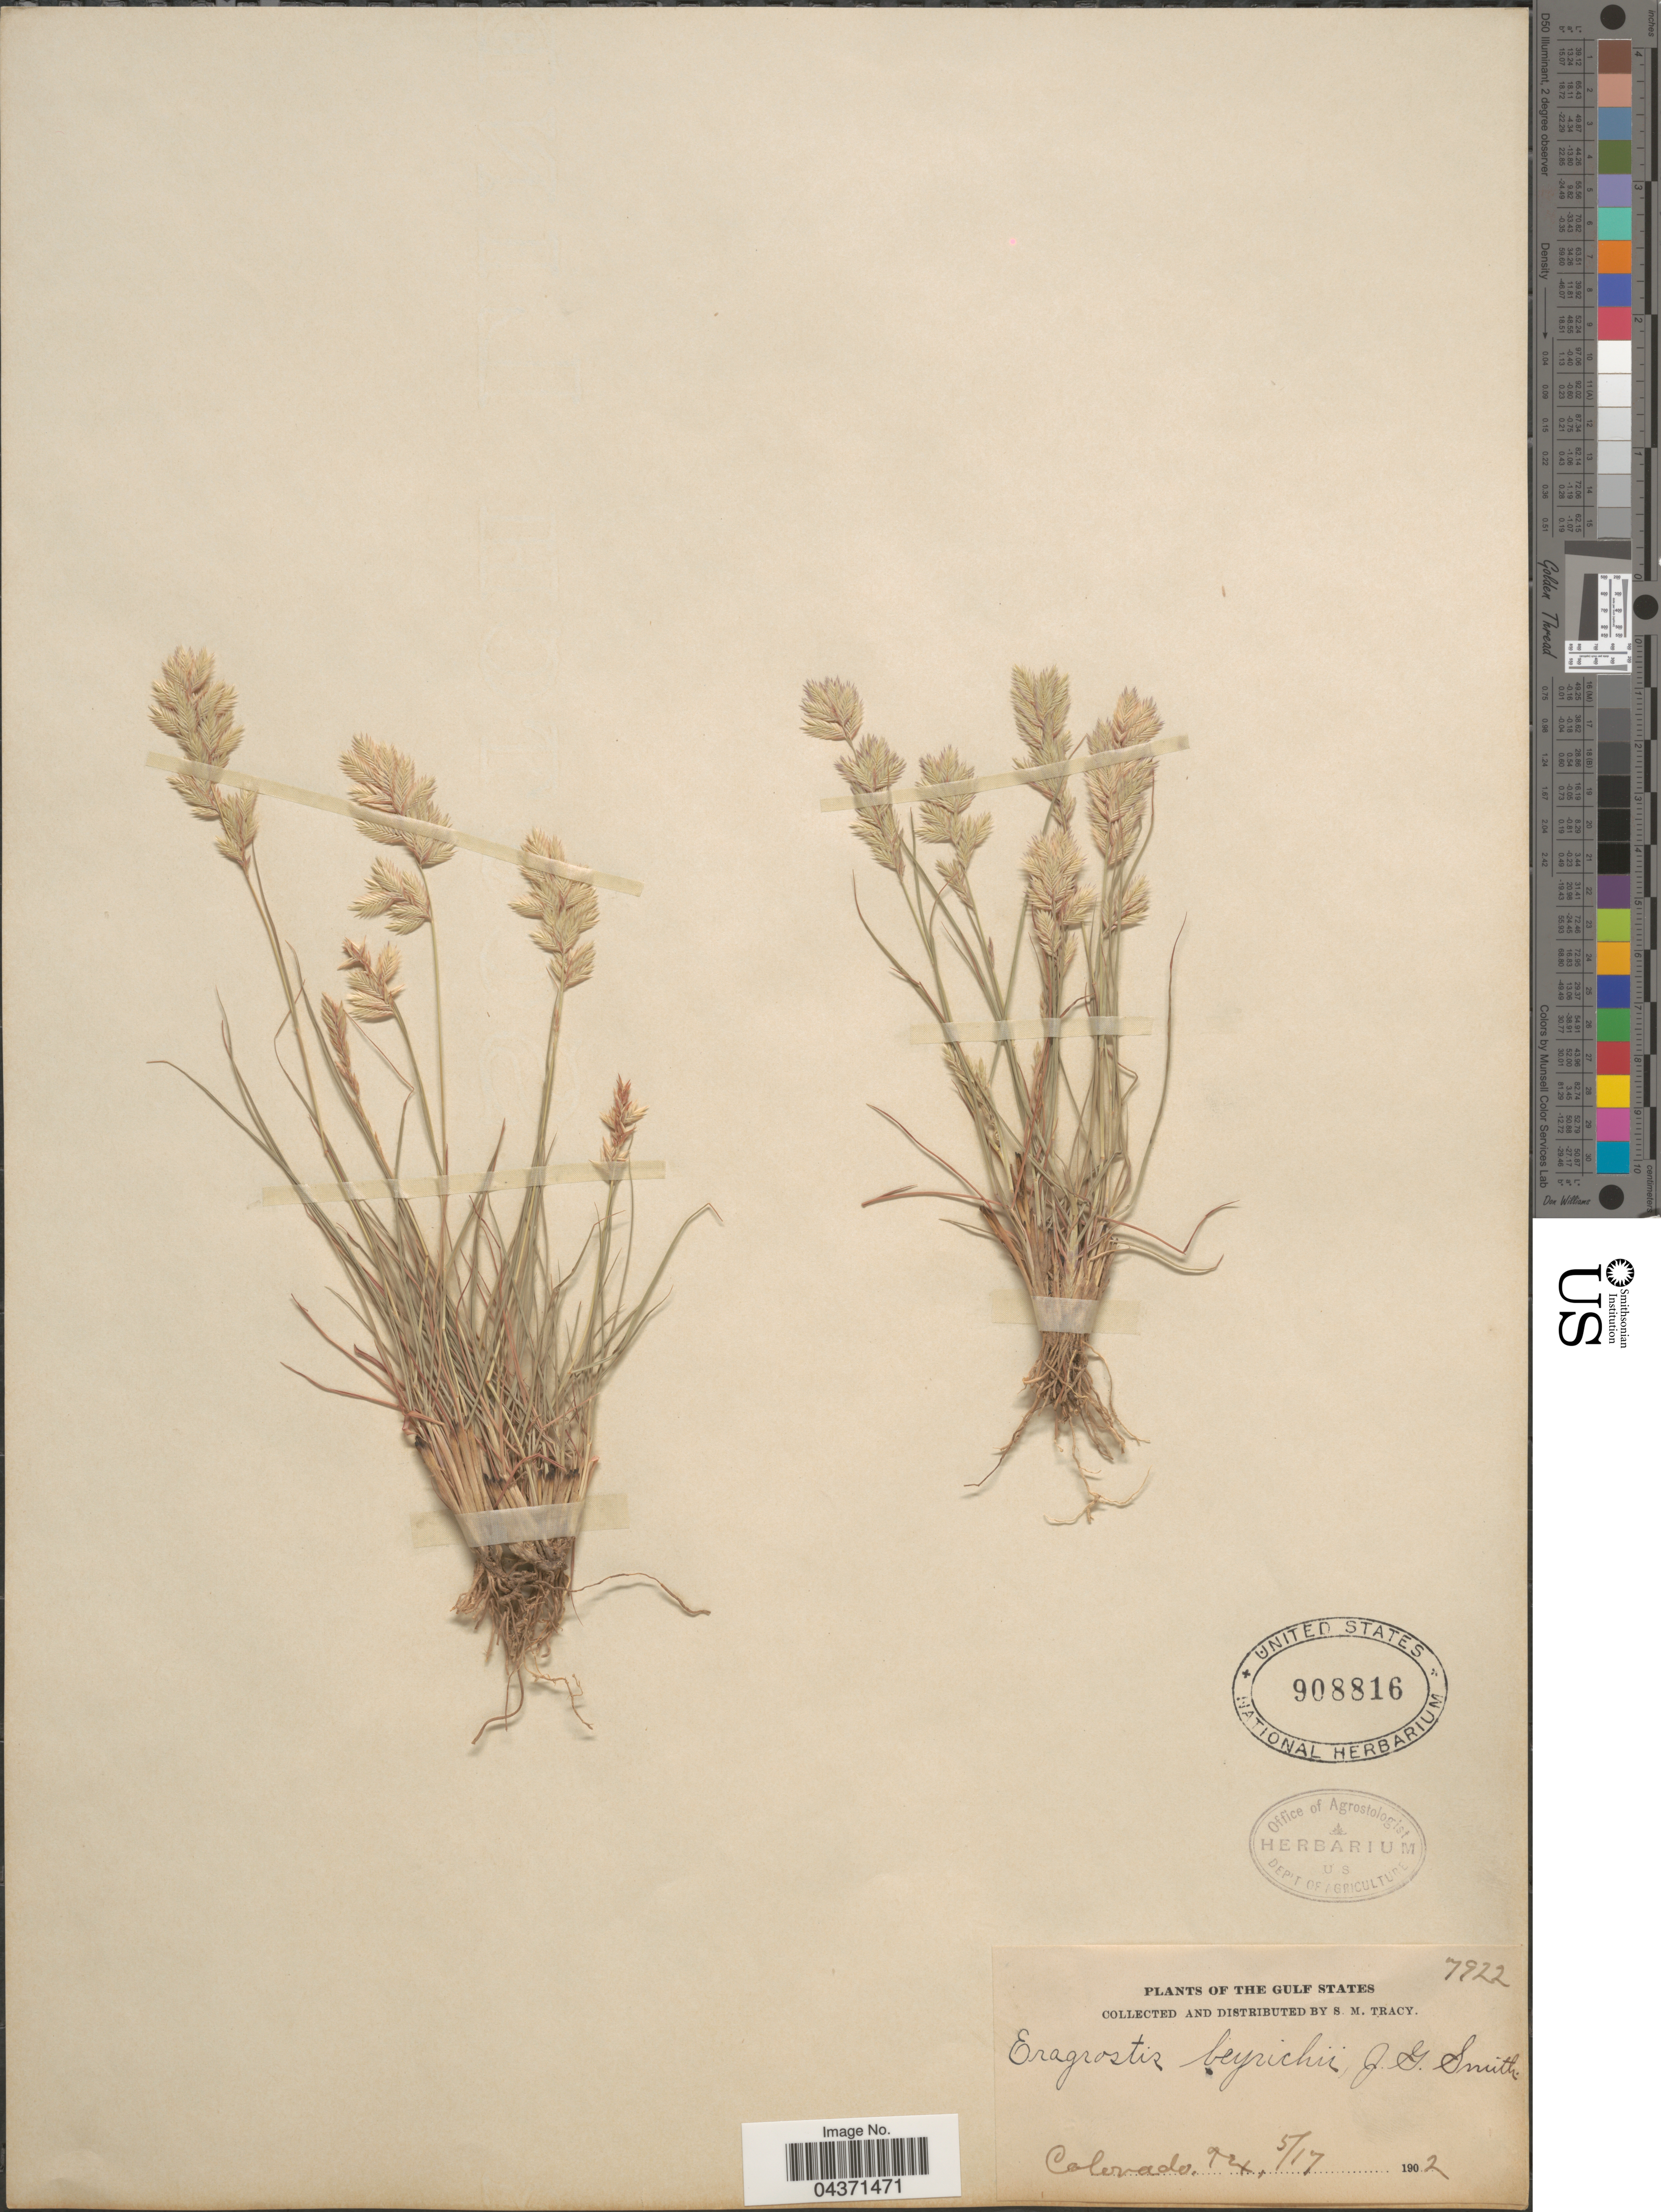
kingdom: Plantae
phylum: Tracheophyta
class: Liliopsida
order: Poales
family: Poaceae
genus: Eragrostis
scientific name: Eragrostis secundiflora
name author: J. Presl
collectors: S. M. Tracy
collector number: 7922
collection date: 1902-05-17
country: United States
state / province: Colorado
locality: Gulf States.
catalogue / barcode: US 908816